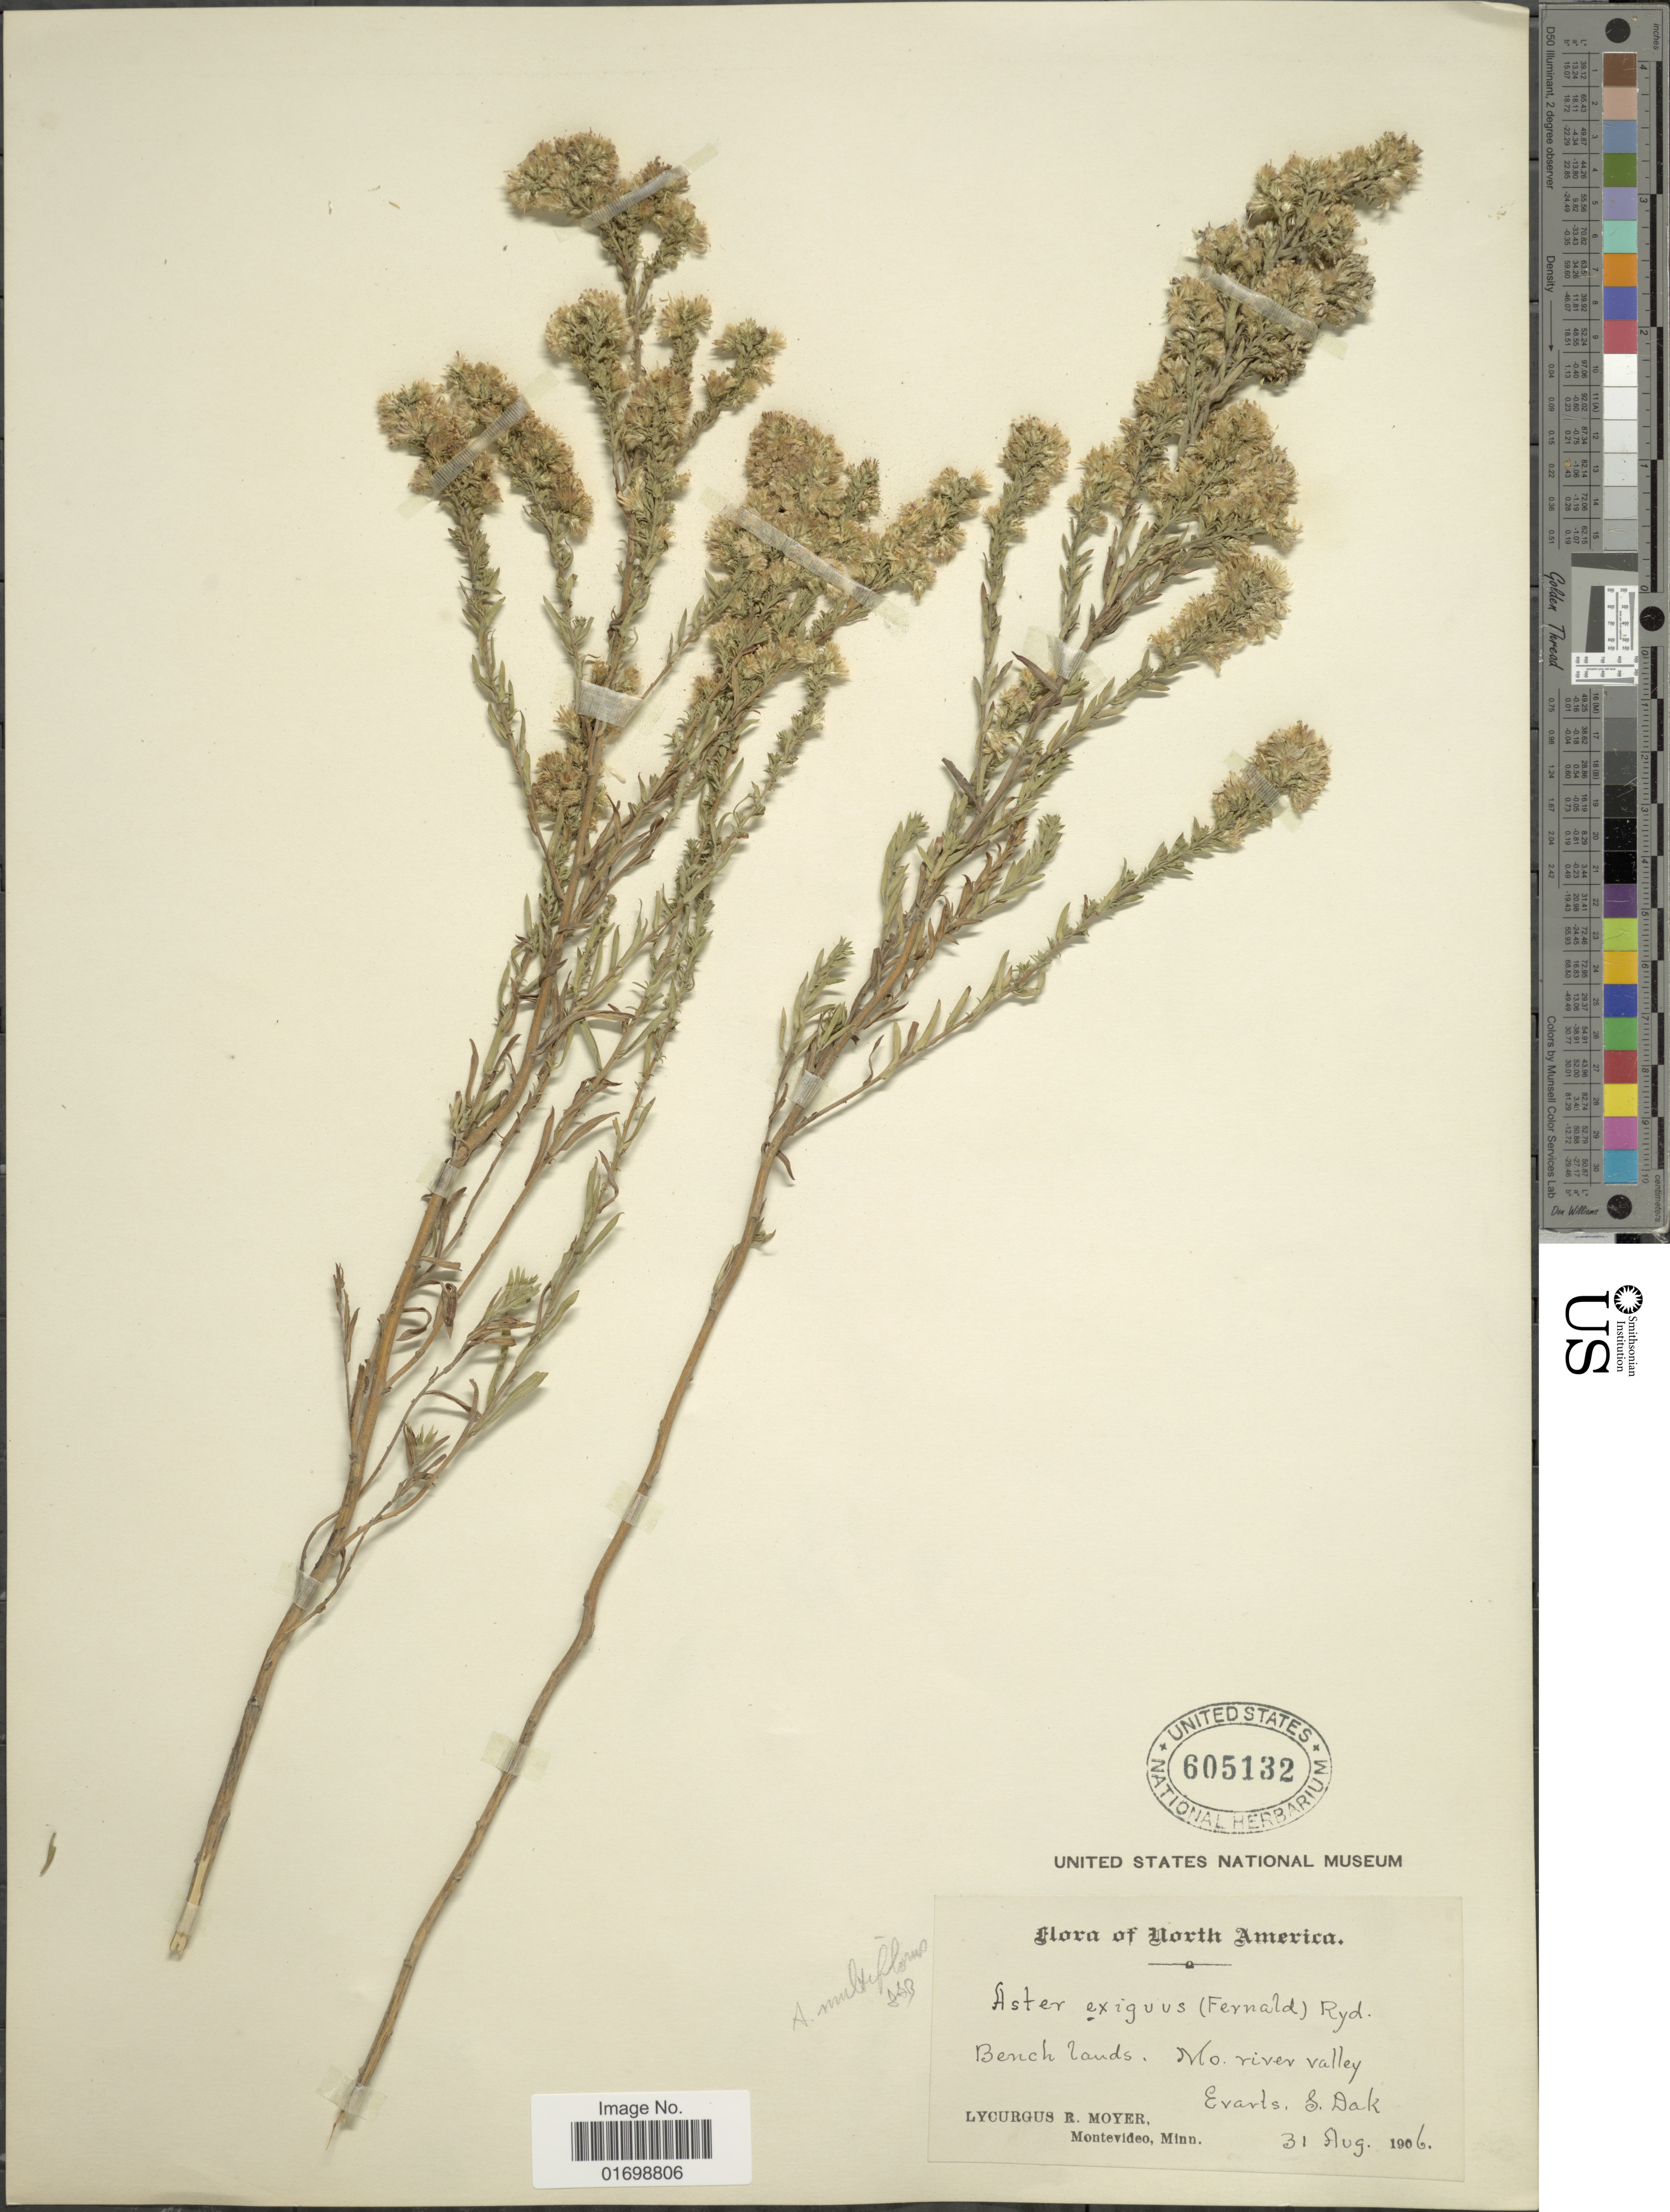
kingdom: Plantae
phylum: Tracheophyta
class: Magnoliopsida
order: Asterales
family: Asteraceae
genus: Symphyotrichum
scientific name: Symphyotrichum ericoides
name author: (L.) G.L. Nesom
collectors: L. Moyer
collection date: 1906-08-31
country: United States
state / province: South Dakota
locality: Bench lands, Mo. river valley Evarts.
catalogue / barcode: US 605132